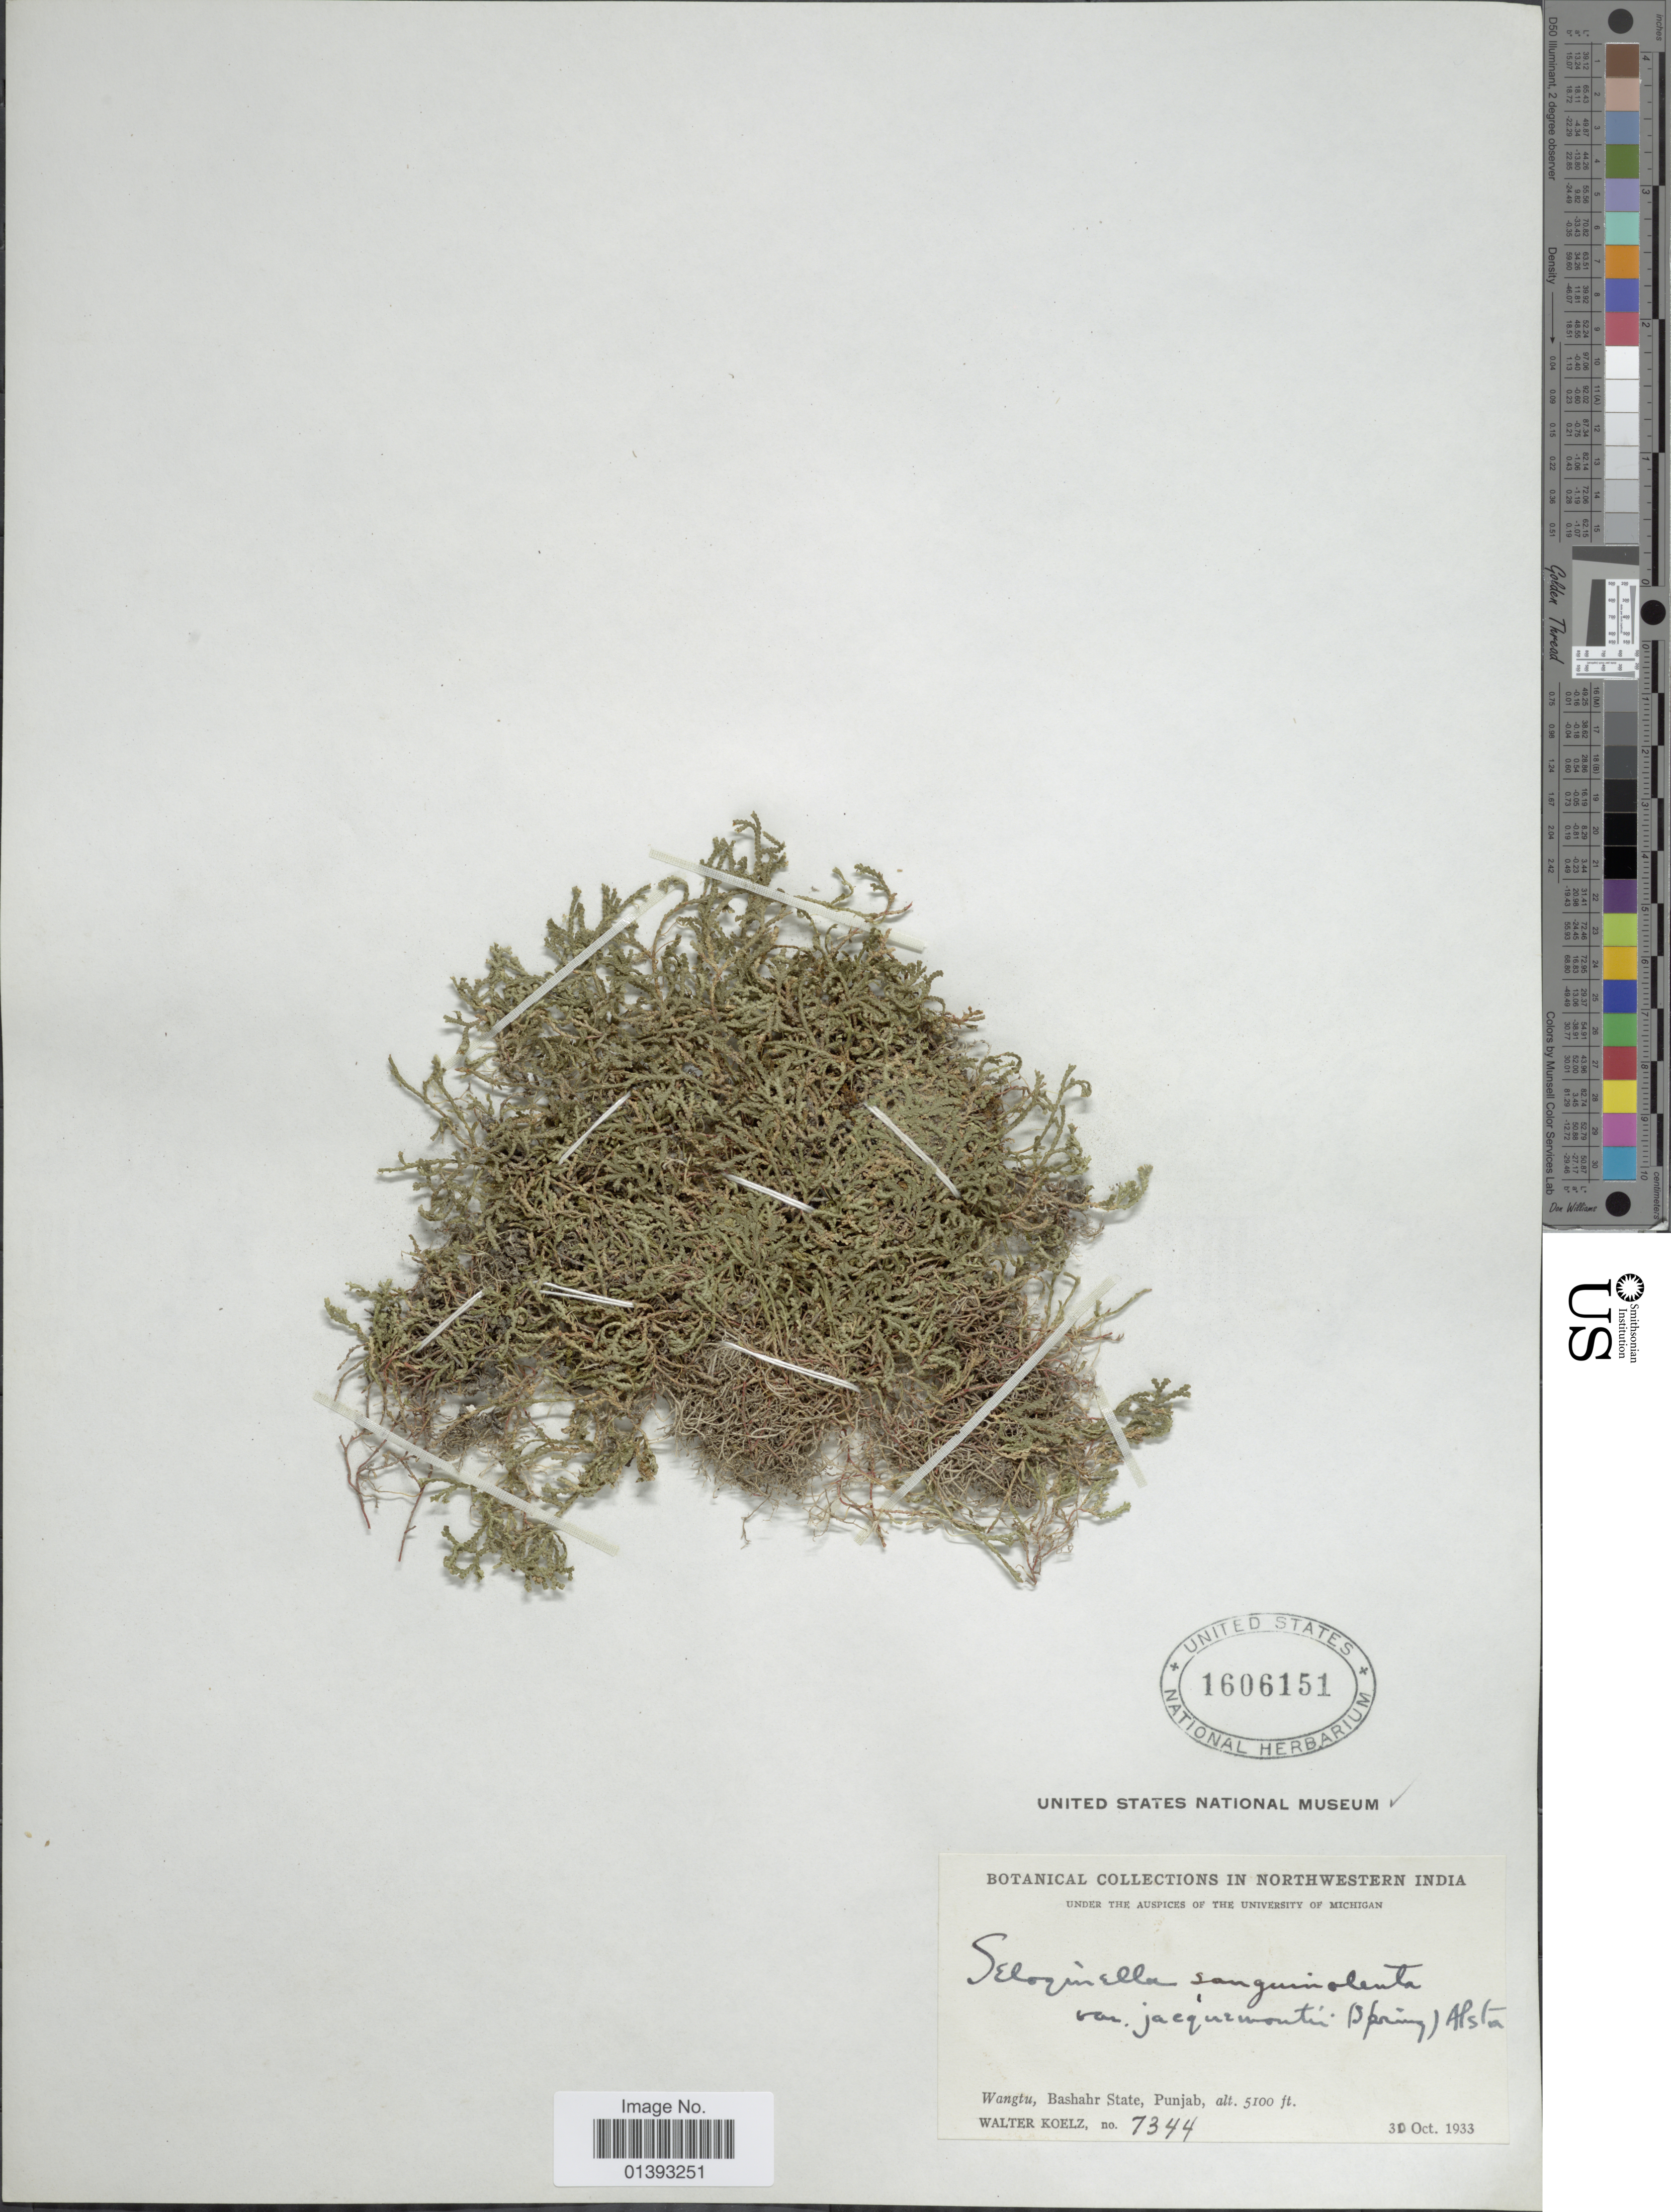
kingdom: Plantae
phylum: Tracheophyta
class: Lycopodiopsida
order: Selaginellales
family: Selaginellaceae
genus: Selaginella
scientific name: Selaginella sanguinolenta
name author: (L.) Spring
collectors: W. N. Koelz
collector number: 7344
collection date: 1933-10-30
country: India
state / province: Punjab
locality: Northwestern India, Wangtu, Bashahr, Punjab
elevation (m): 1554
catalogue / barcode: US 1606151